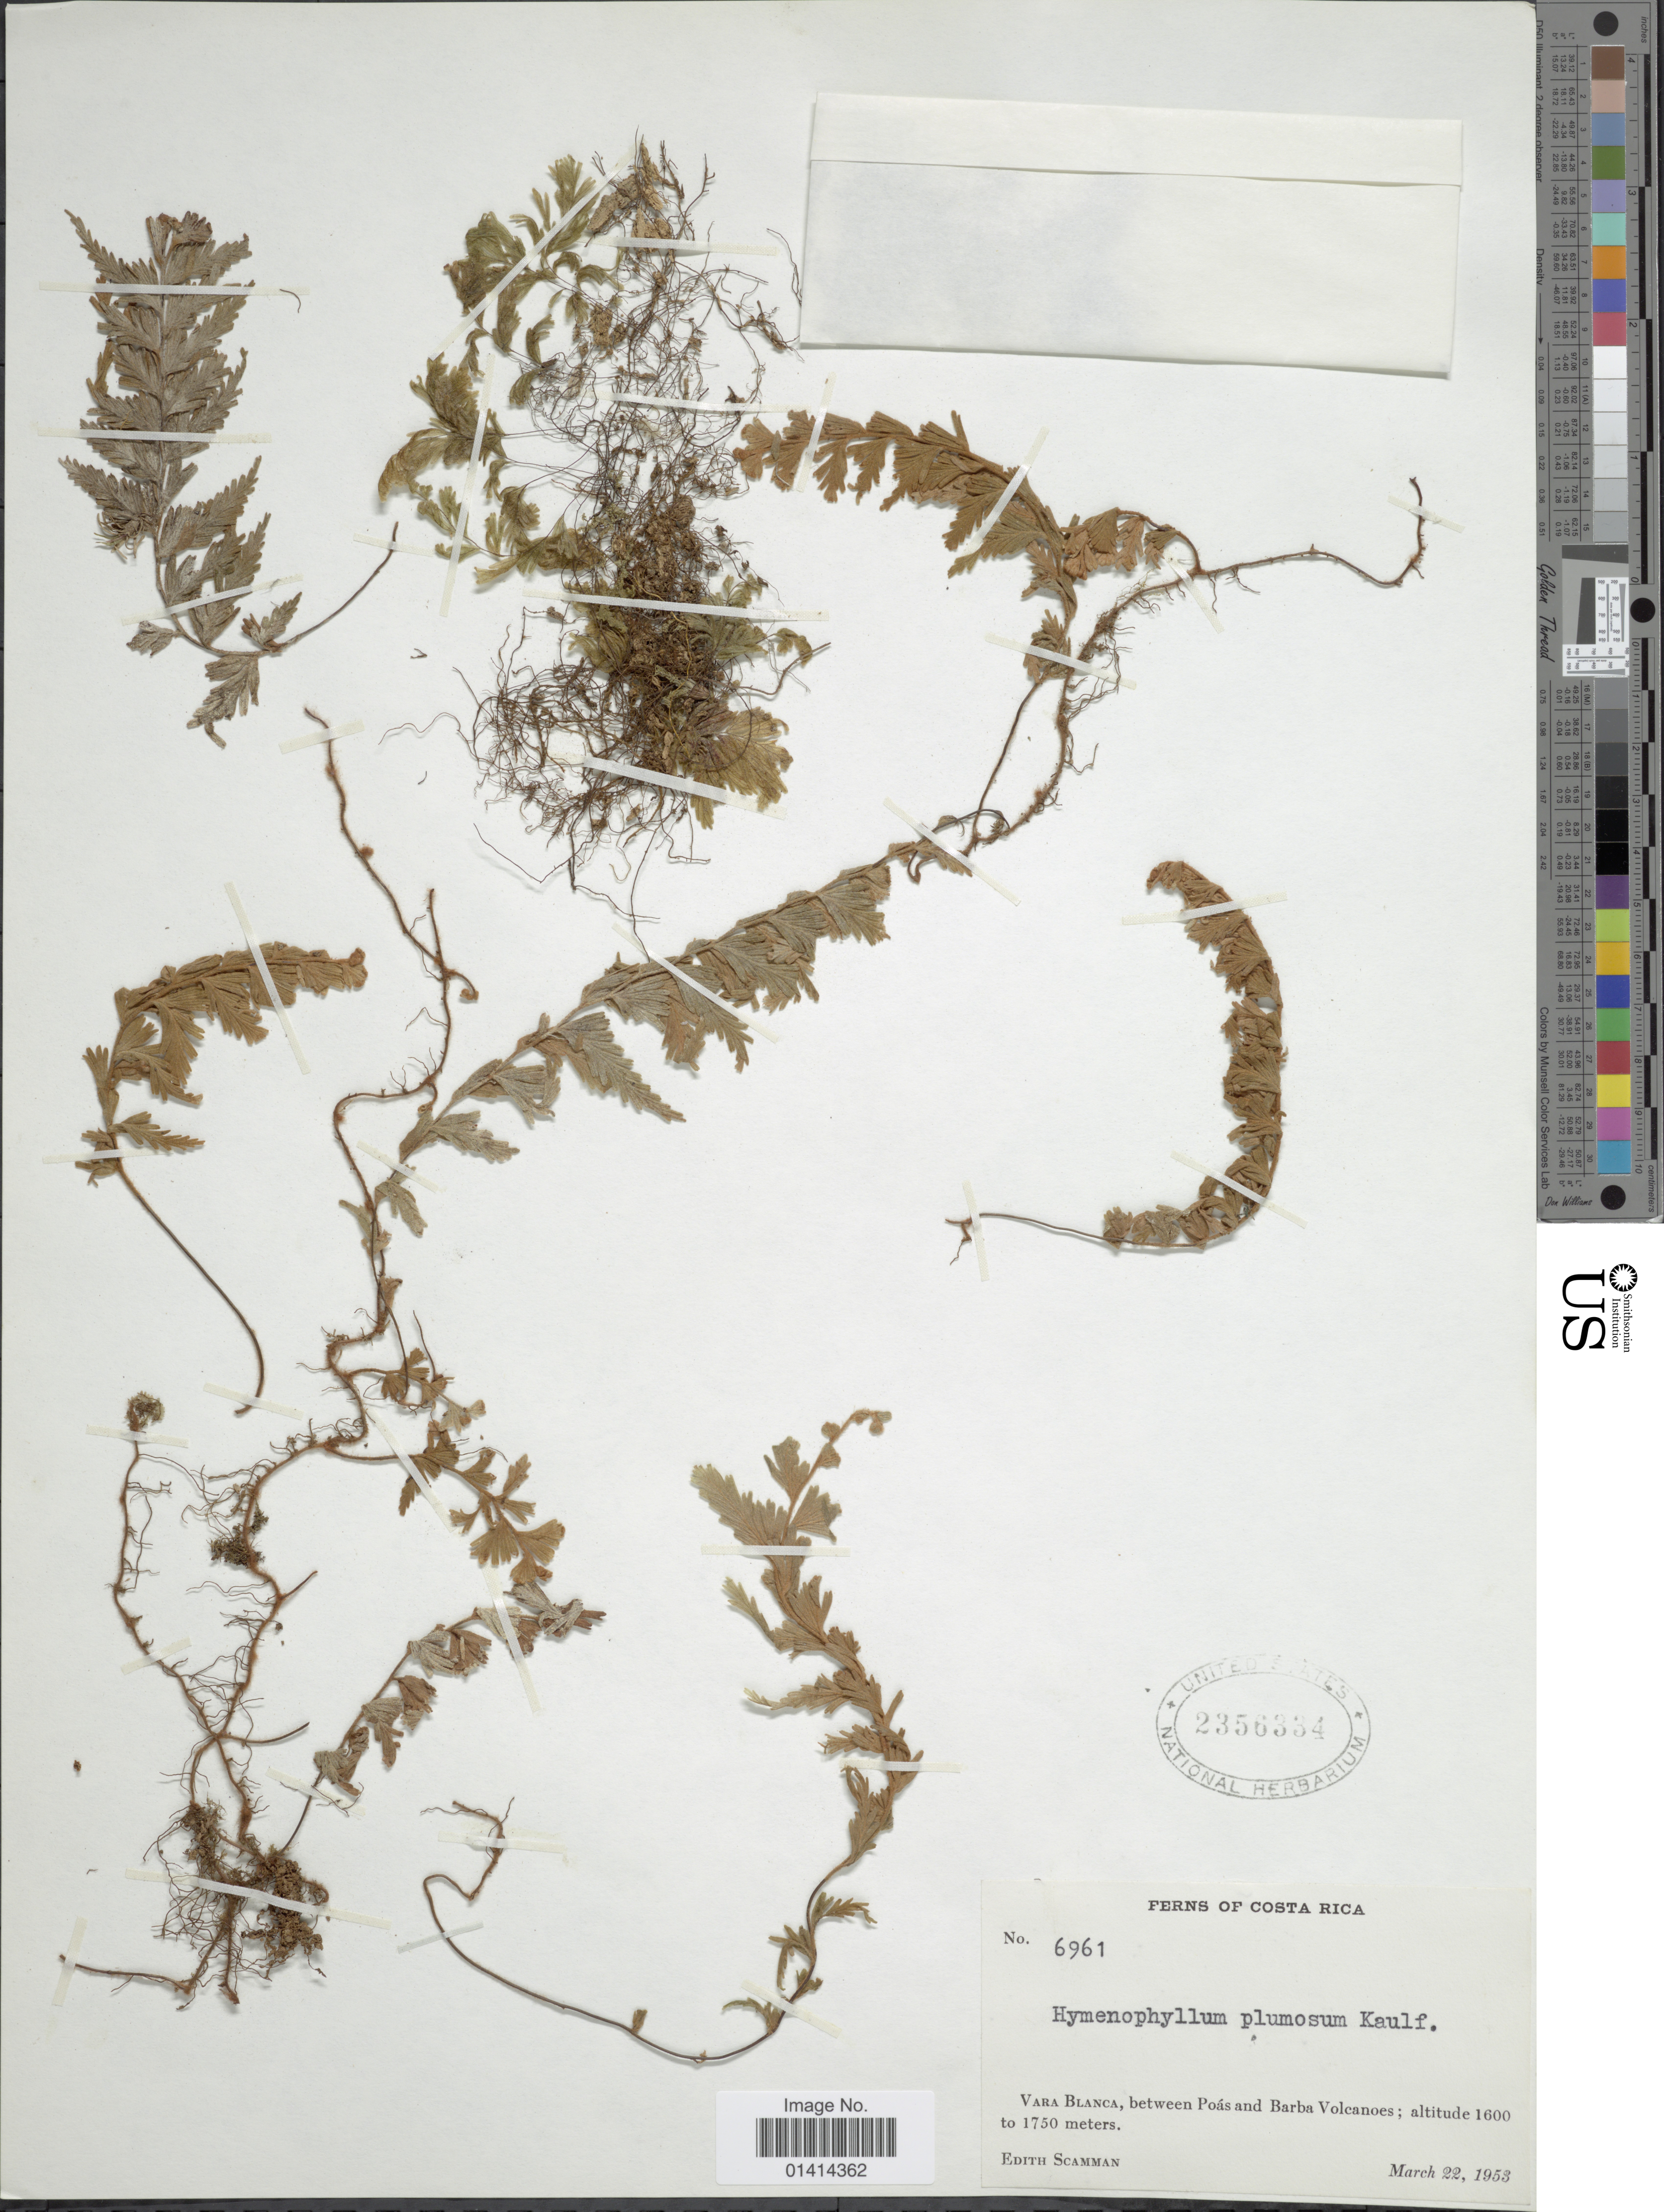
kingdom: Plantae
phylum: Tracheophyta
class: Polypodiopsida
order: Hymenophyllales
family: Hymenophyllaceae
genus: Hymenophyllum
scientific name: Hymenophyllum plumosum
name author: Kaulf.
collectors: E. Scamman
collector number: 6961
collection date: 1953-03-22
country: Costa Rica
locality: Vara Blanca, between Poás and Barba Volcanoes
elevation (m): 1600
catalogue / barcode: US 2356334